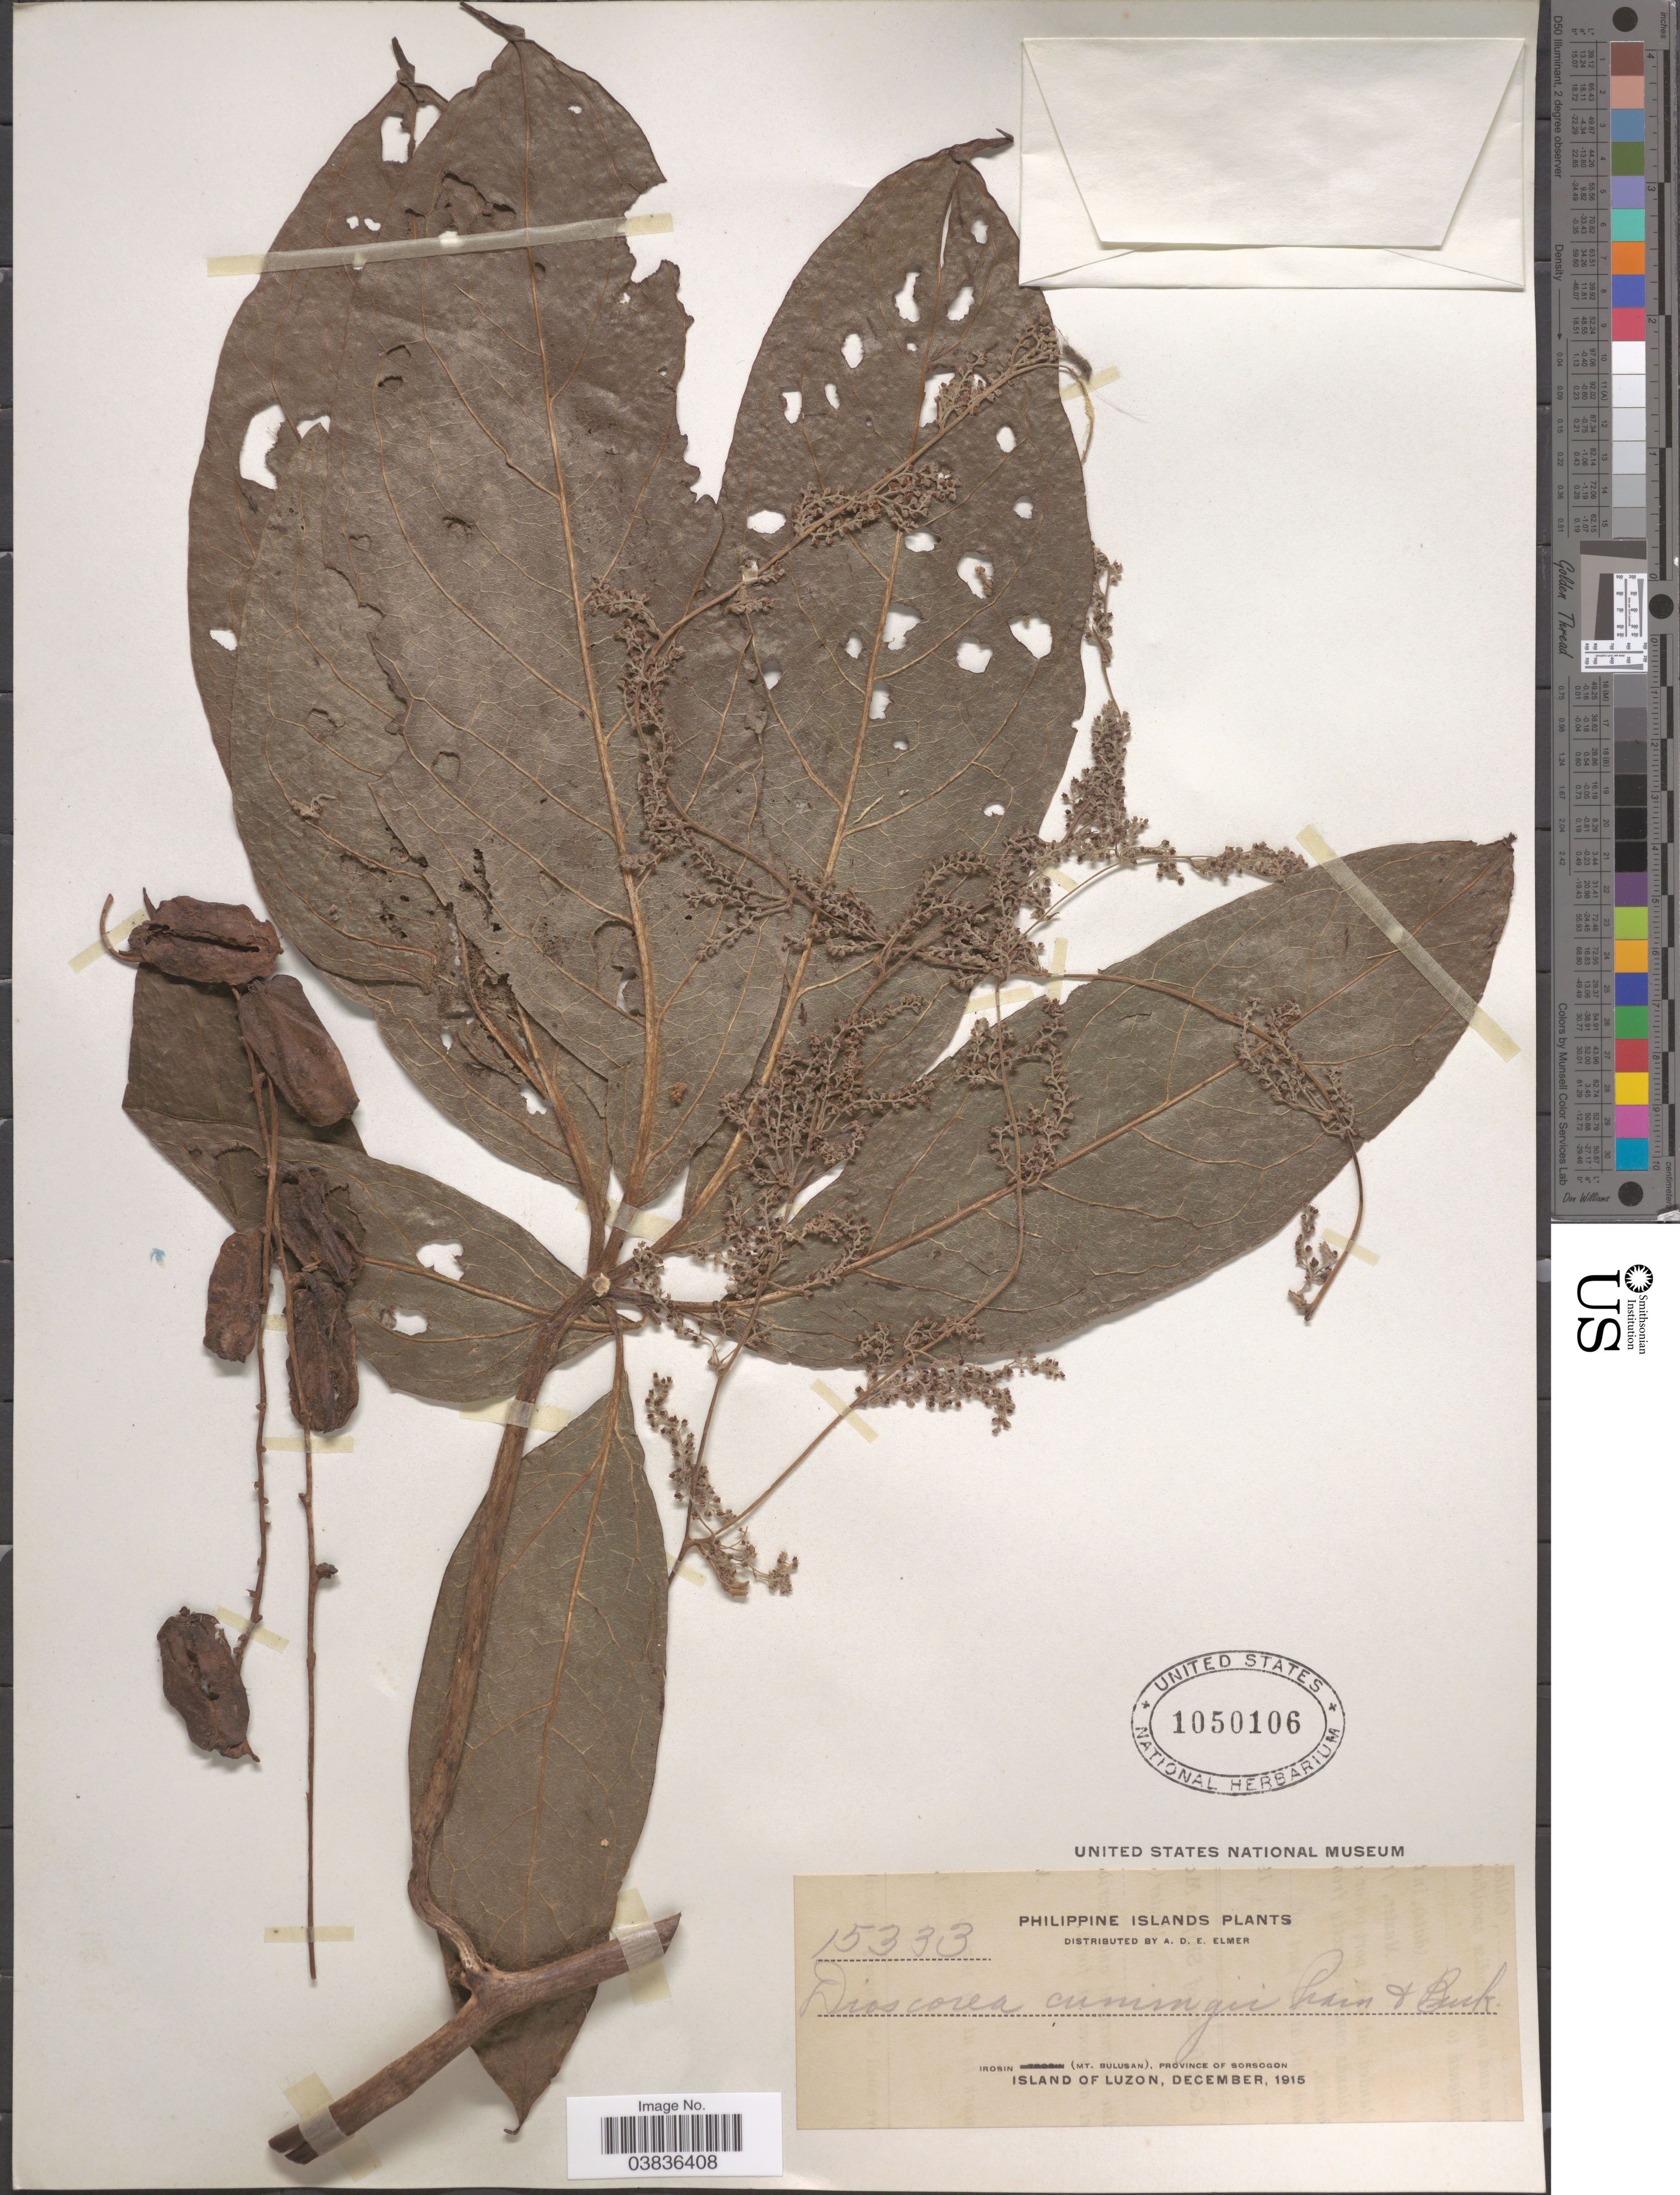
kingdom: Plantae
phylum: Tracheophyta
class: Liliopsida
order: Dioscoreales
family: Dioscoreaceae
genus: Dioscorea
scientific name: Dioscorea cumingii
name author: Prain & Burkill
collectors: A. D. E. Elmer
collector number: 15333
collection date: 1915-12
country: Philippines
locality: Philippine Islands. Irosin (Mt. Bulusan), Province of Sorsogon. Island of Luzon.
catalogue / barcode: US 1050106